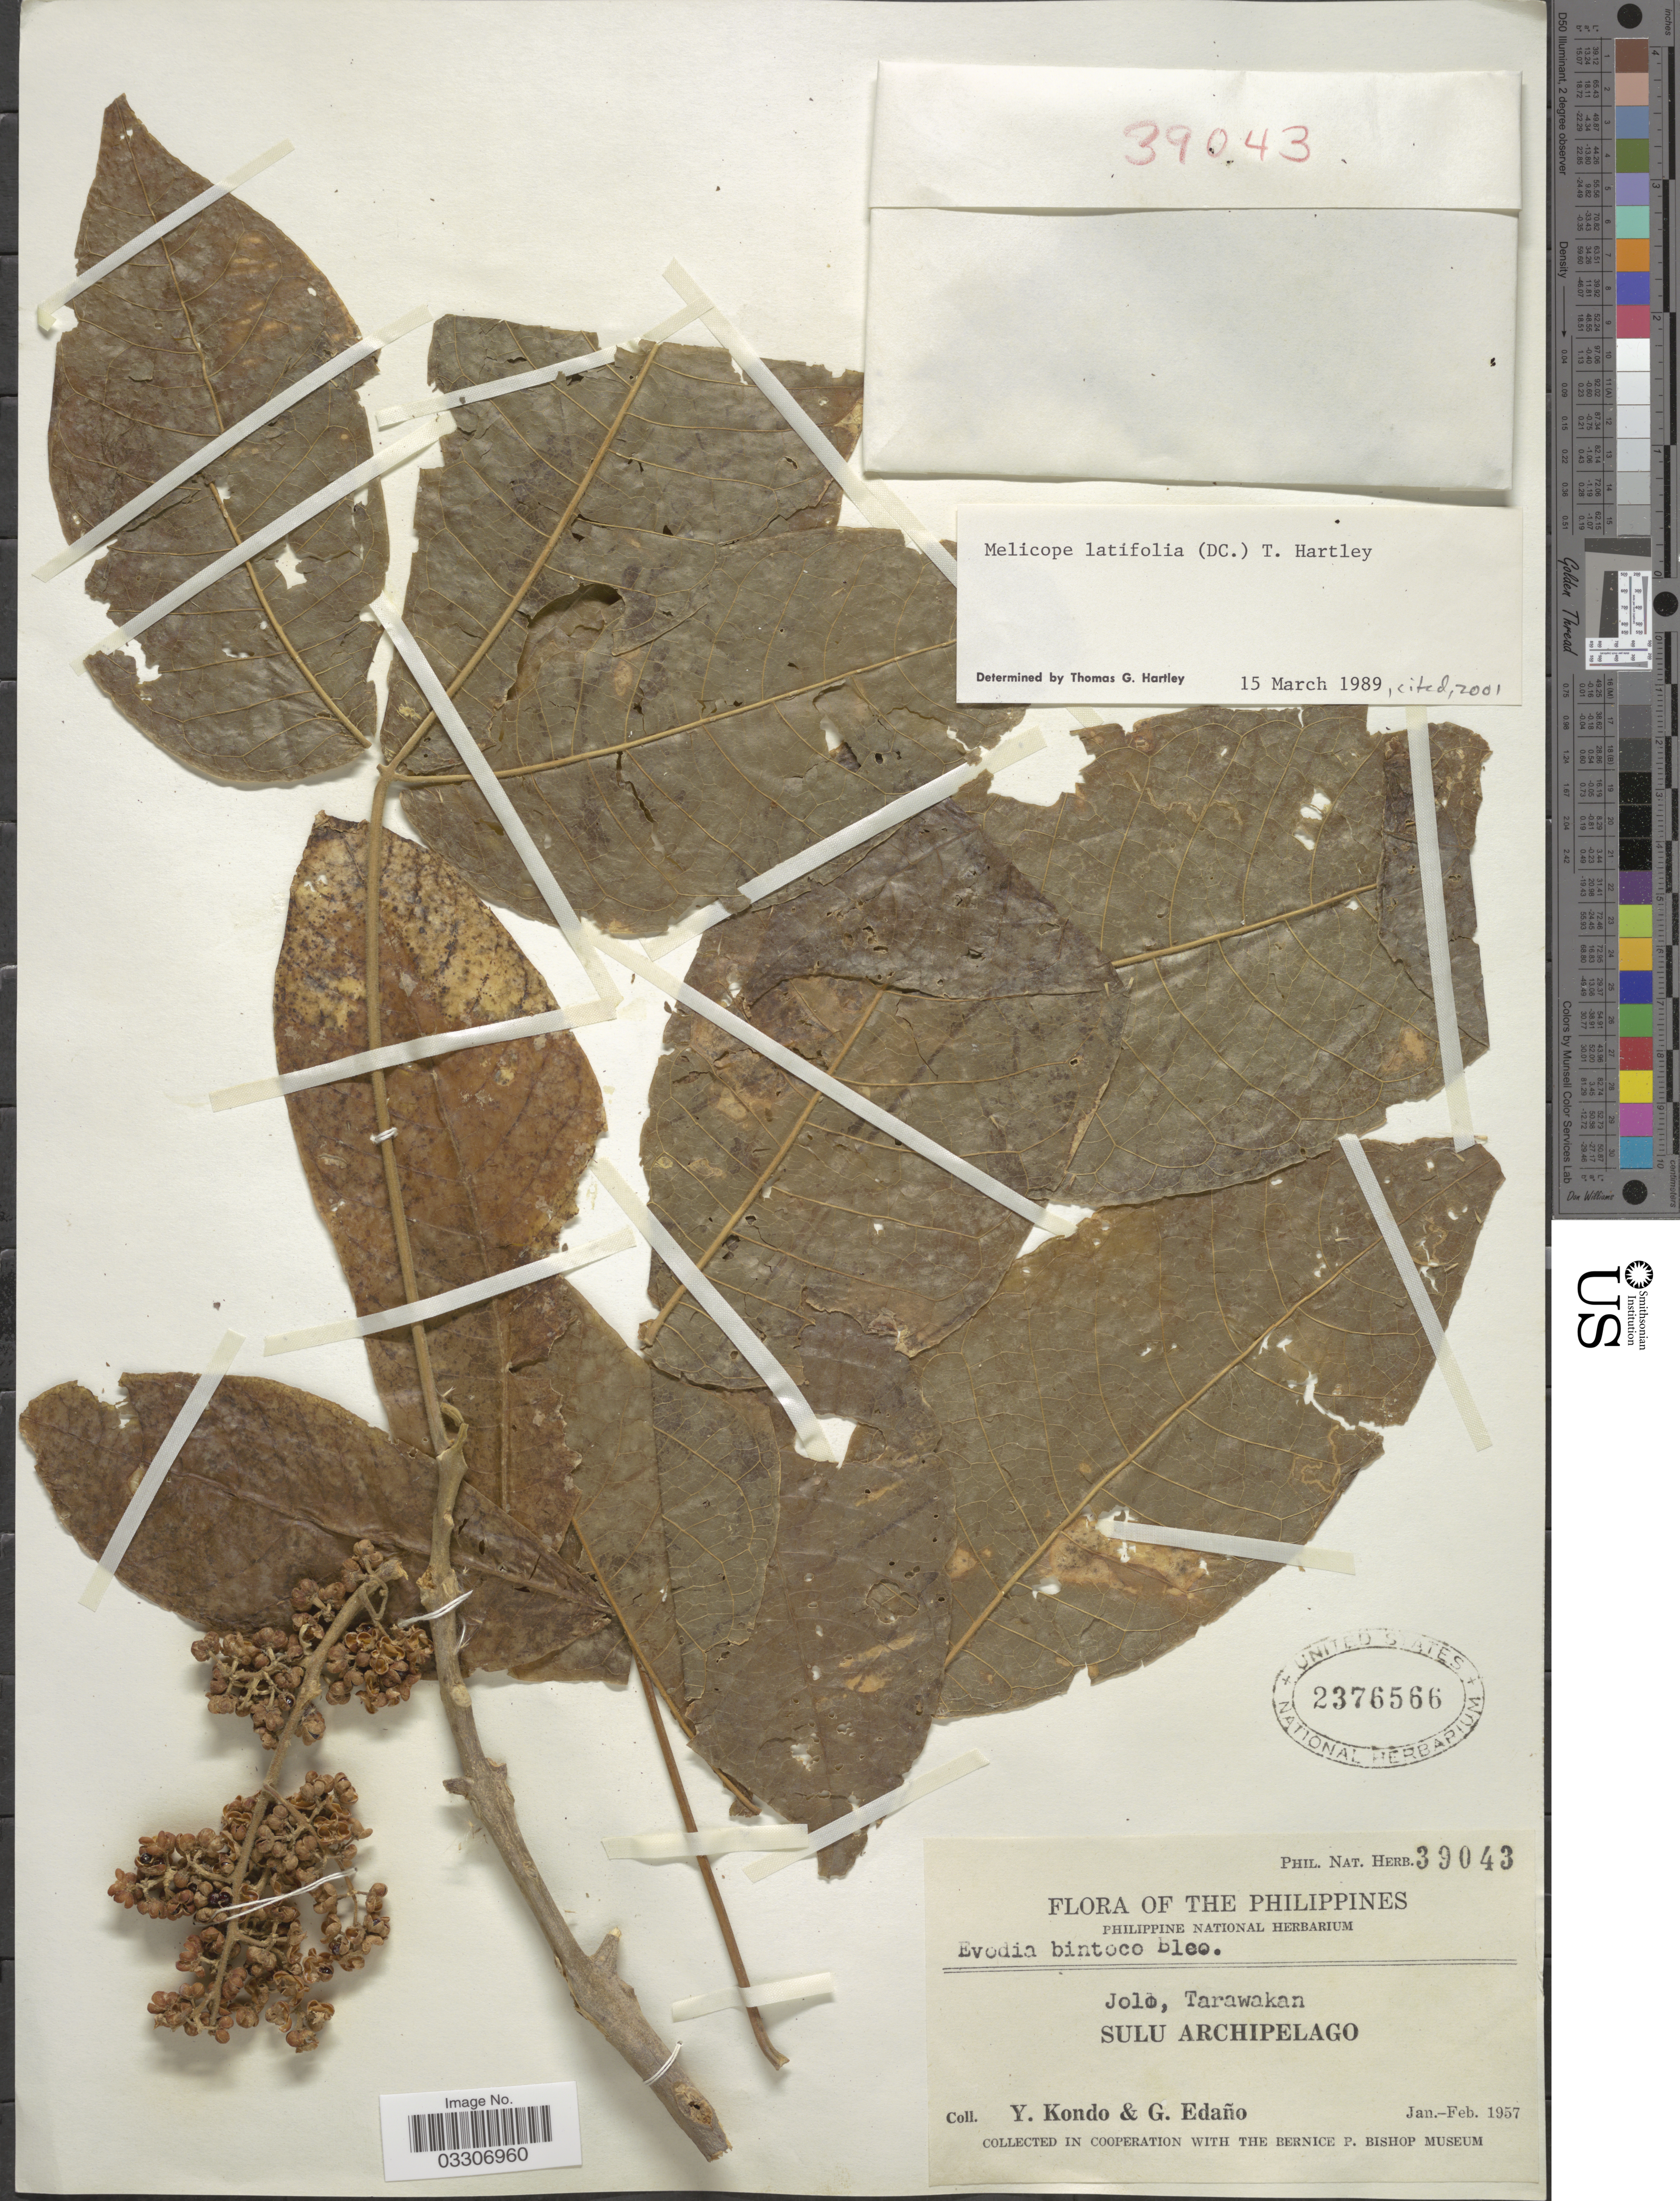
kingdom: Plantae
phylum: Tracheophyta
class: Magnoliopsida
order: Sapindales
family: Rutaceae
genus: Melicope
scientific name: Melicope latifolia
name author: (DC.) T.G. Hartley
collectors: Y. Kondo & G. Edaño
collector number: Phil. Nat. Herb. 39043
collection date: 1957-01/1957-02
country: Philippines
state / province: Muslim Mindanao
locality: Jolo, Tarawakan. Sulu Archipelago.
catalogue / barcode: US 2376566